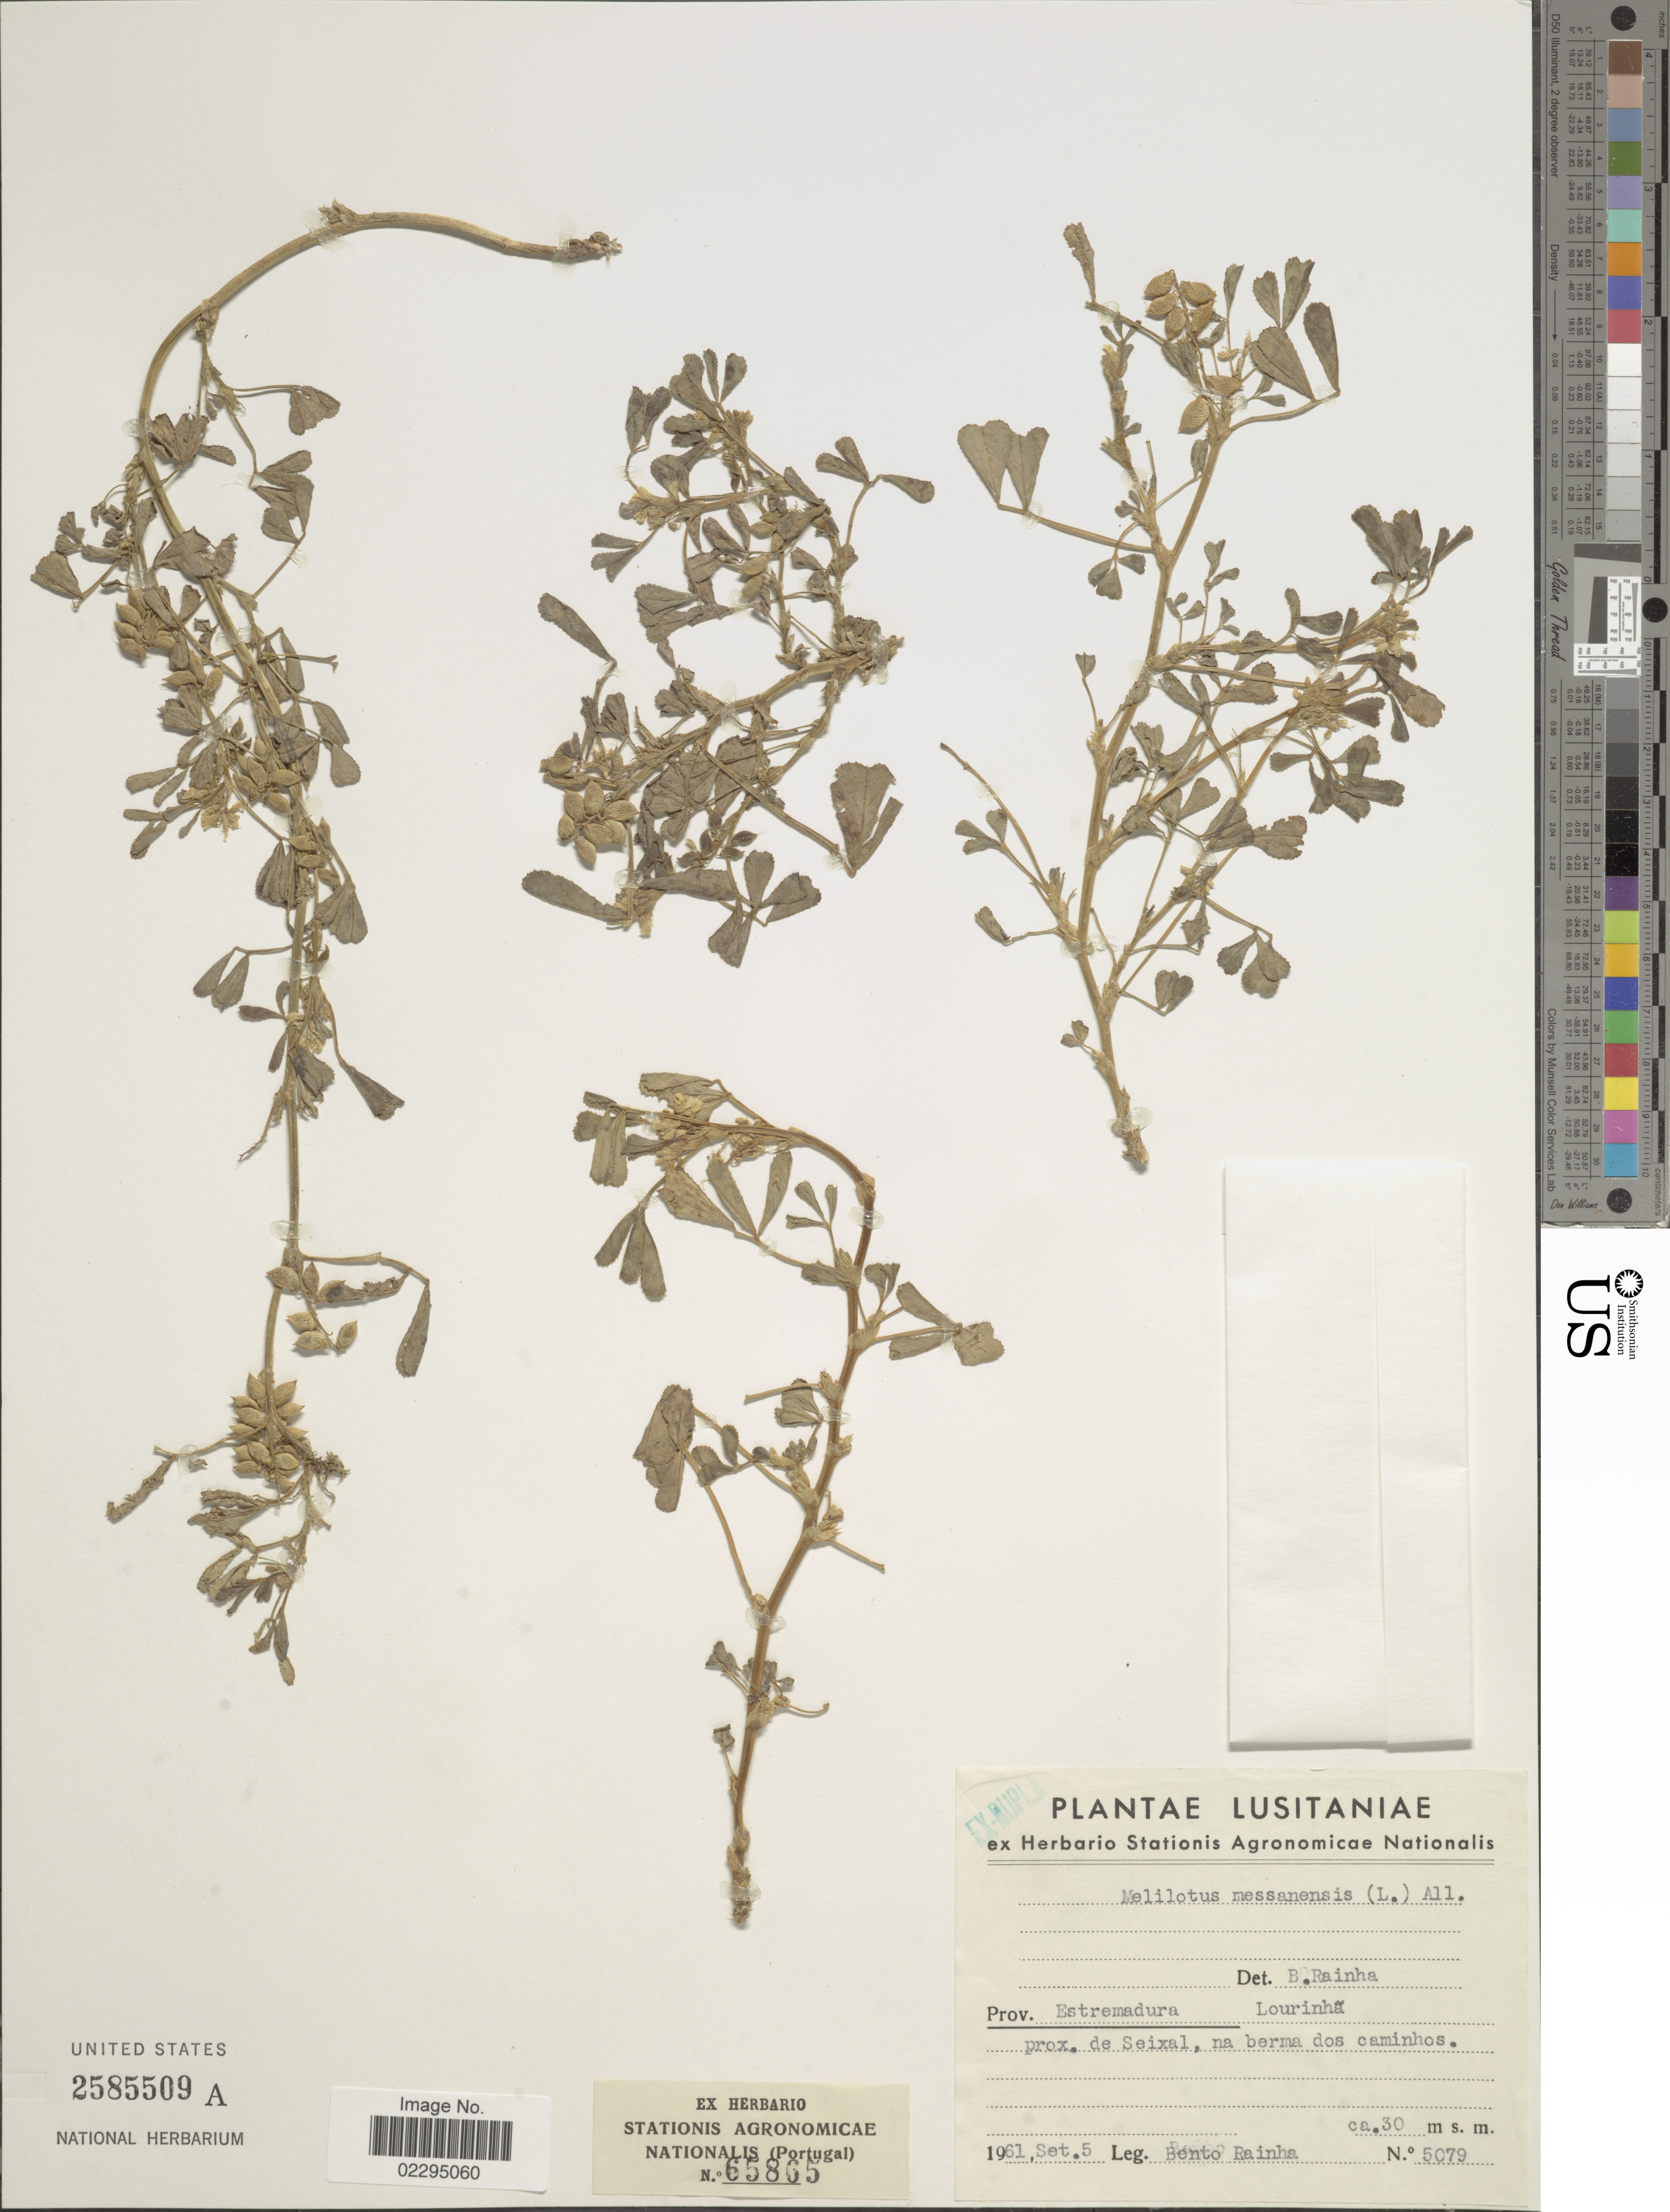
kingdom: Plantae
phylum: Tracheophyta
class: Magnoliopsida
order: Fabales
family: Fabaceae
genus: Melilotus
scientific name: Melilotus messanensis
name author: All.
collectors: B. Rainha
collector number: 5079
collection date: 1961-09-05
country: Portugal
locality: Lusitaniae, Prov. Estremadura, Lourinha prox. de Seixal, na berma dos caminhos.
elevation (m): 30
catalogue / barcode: US 2585509A